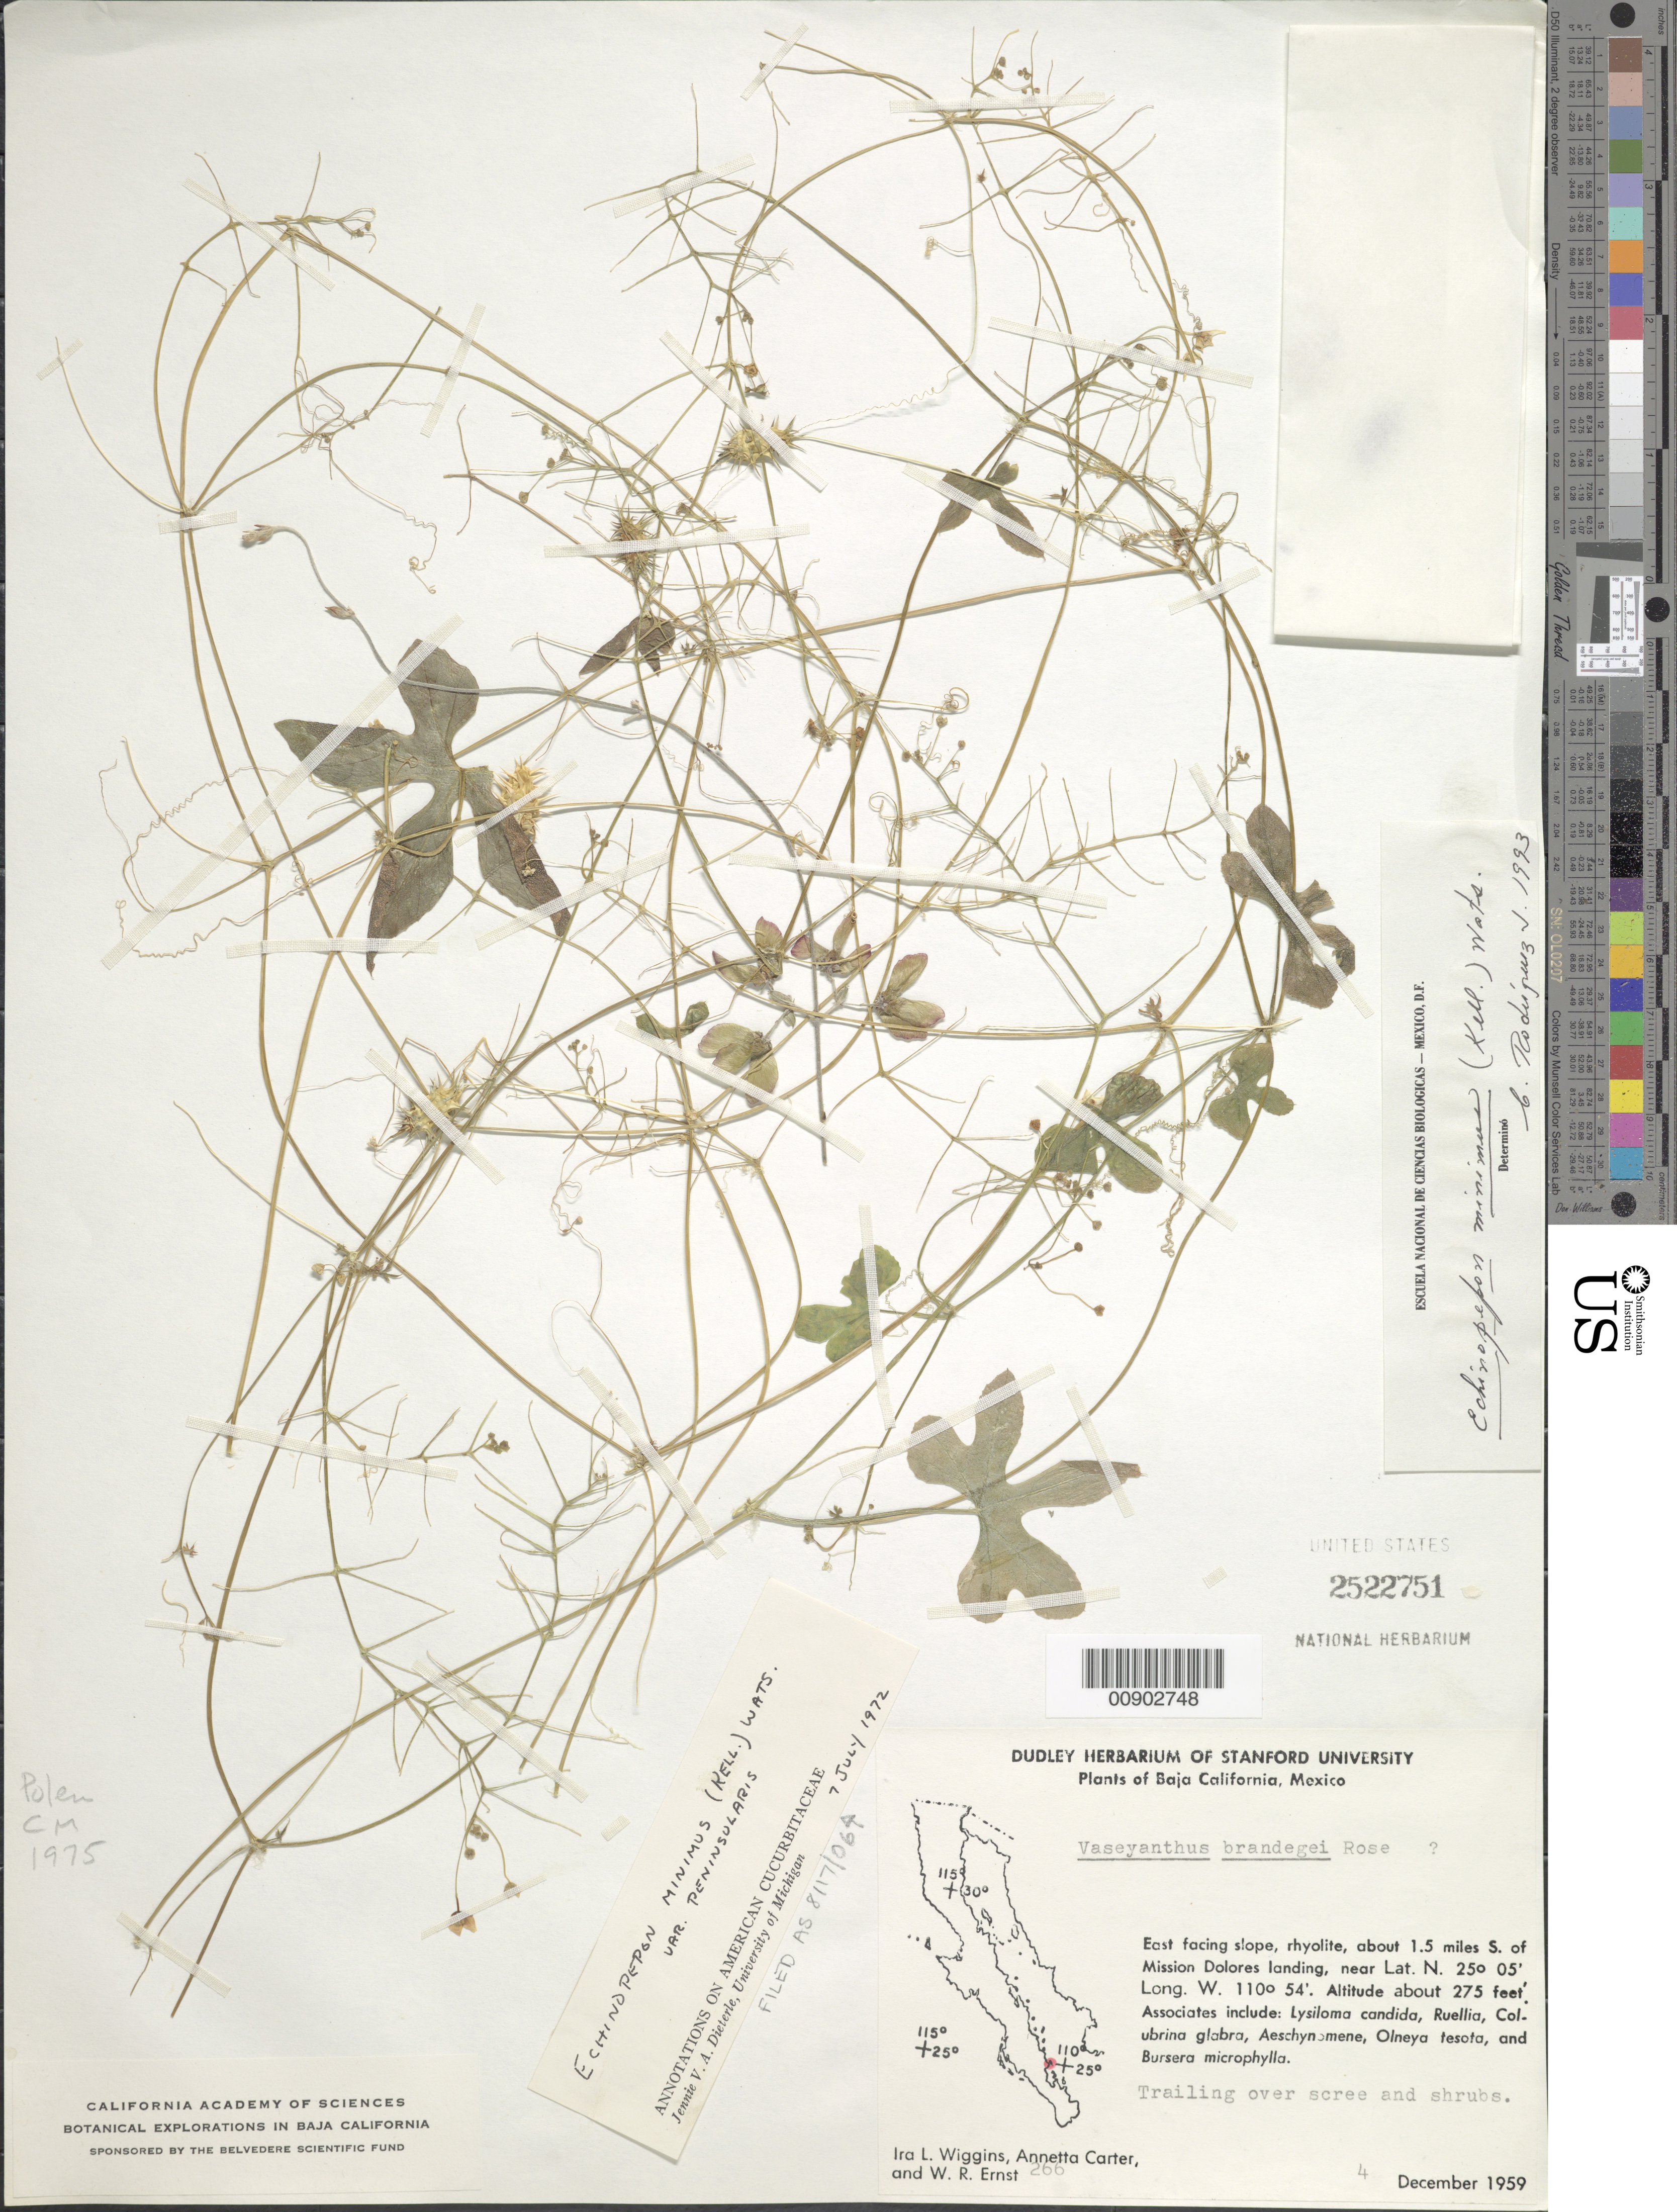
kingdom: Plantae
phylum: Tracheophyta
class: Magnoliopsida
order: Cucurbitales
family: Cucurbitaceae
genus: Echinopepon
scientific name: Echinopepon minimus var. peninsularis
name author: (Gentry) Stocking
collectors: I. L. Wiggins & W. R. Ernst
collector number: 266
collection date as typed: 04 Dec 1959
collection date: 1959-12-04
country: Mexico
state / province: Baja California Sur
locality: East facing slope, rhyolite, about 1.5 miles S. of Mission Dolores landing.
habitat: Trailing over scree and shrubs. Assoc.: Lysiloma candida, Riellia, Colubrina glabra, Aeschynomene, Olneya tesota, and Bursera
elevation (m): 84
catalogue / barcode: US 2522751